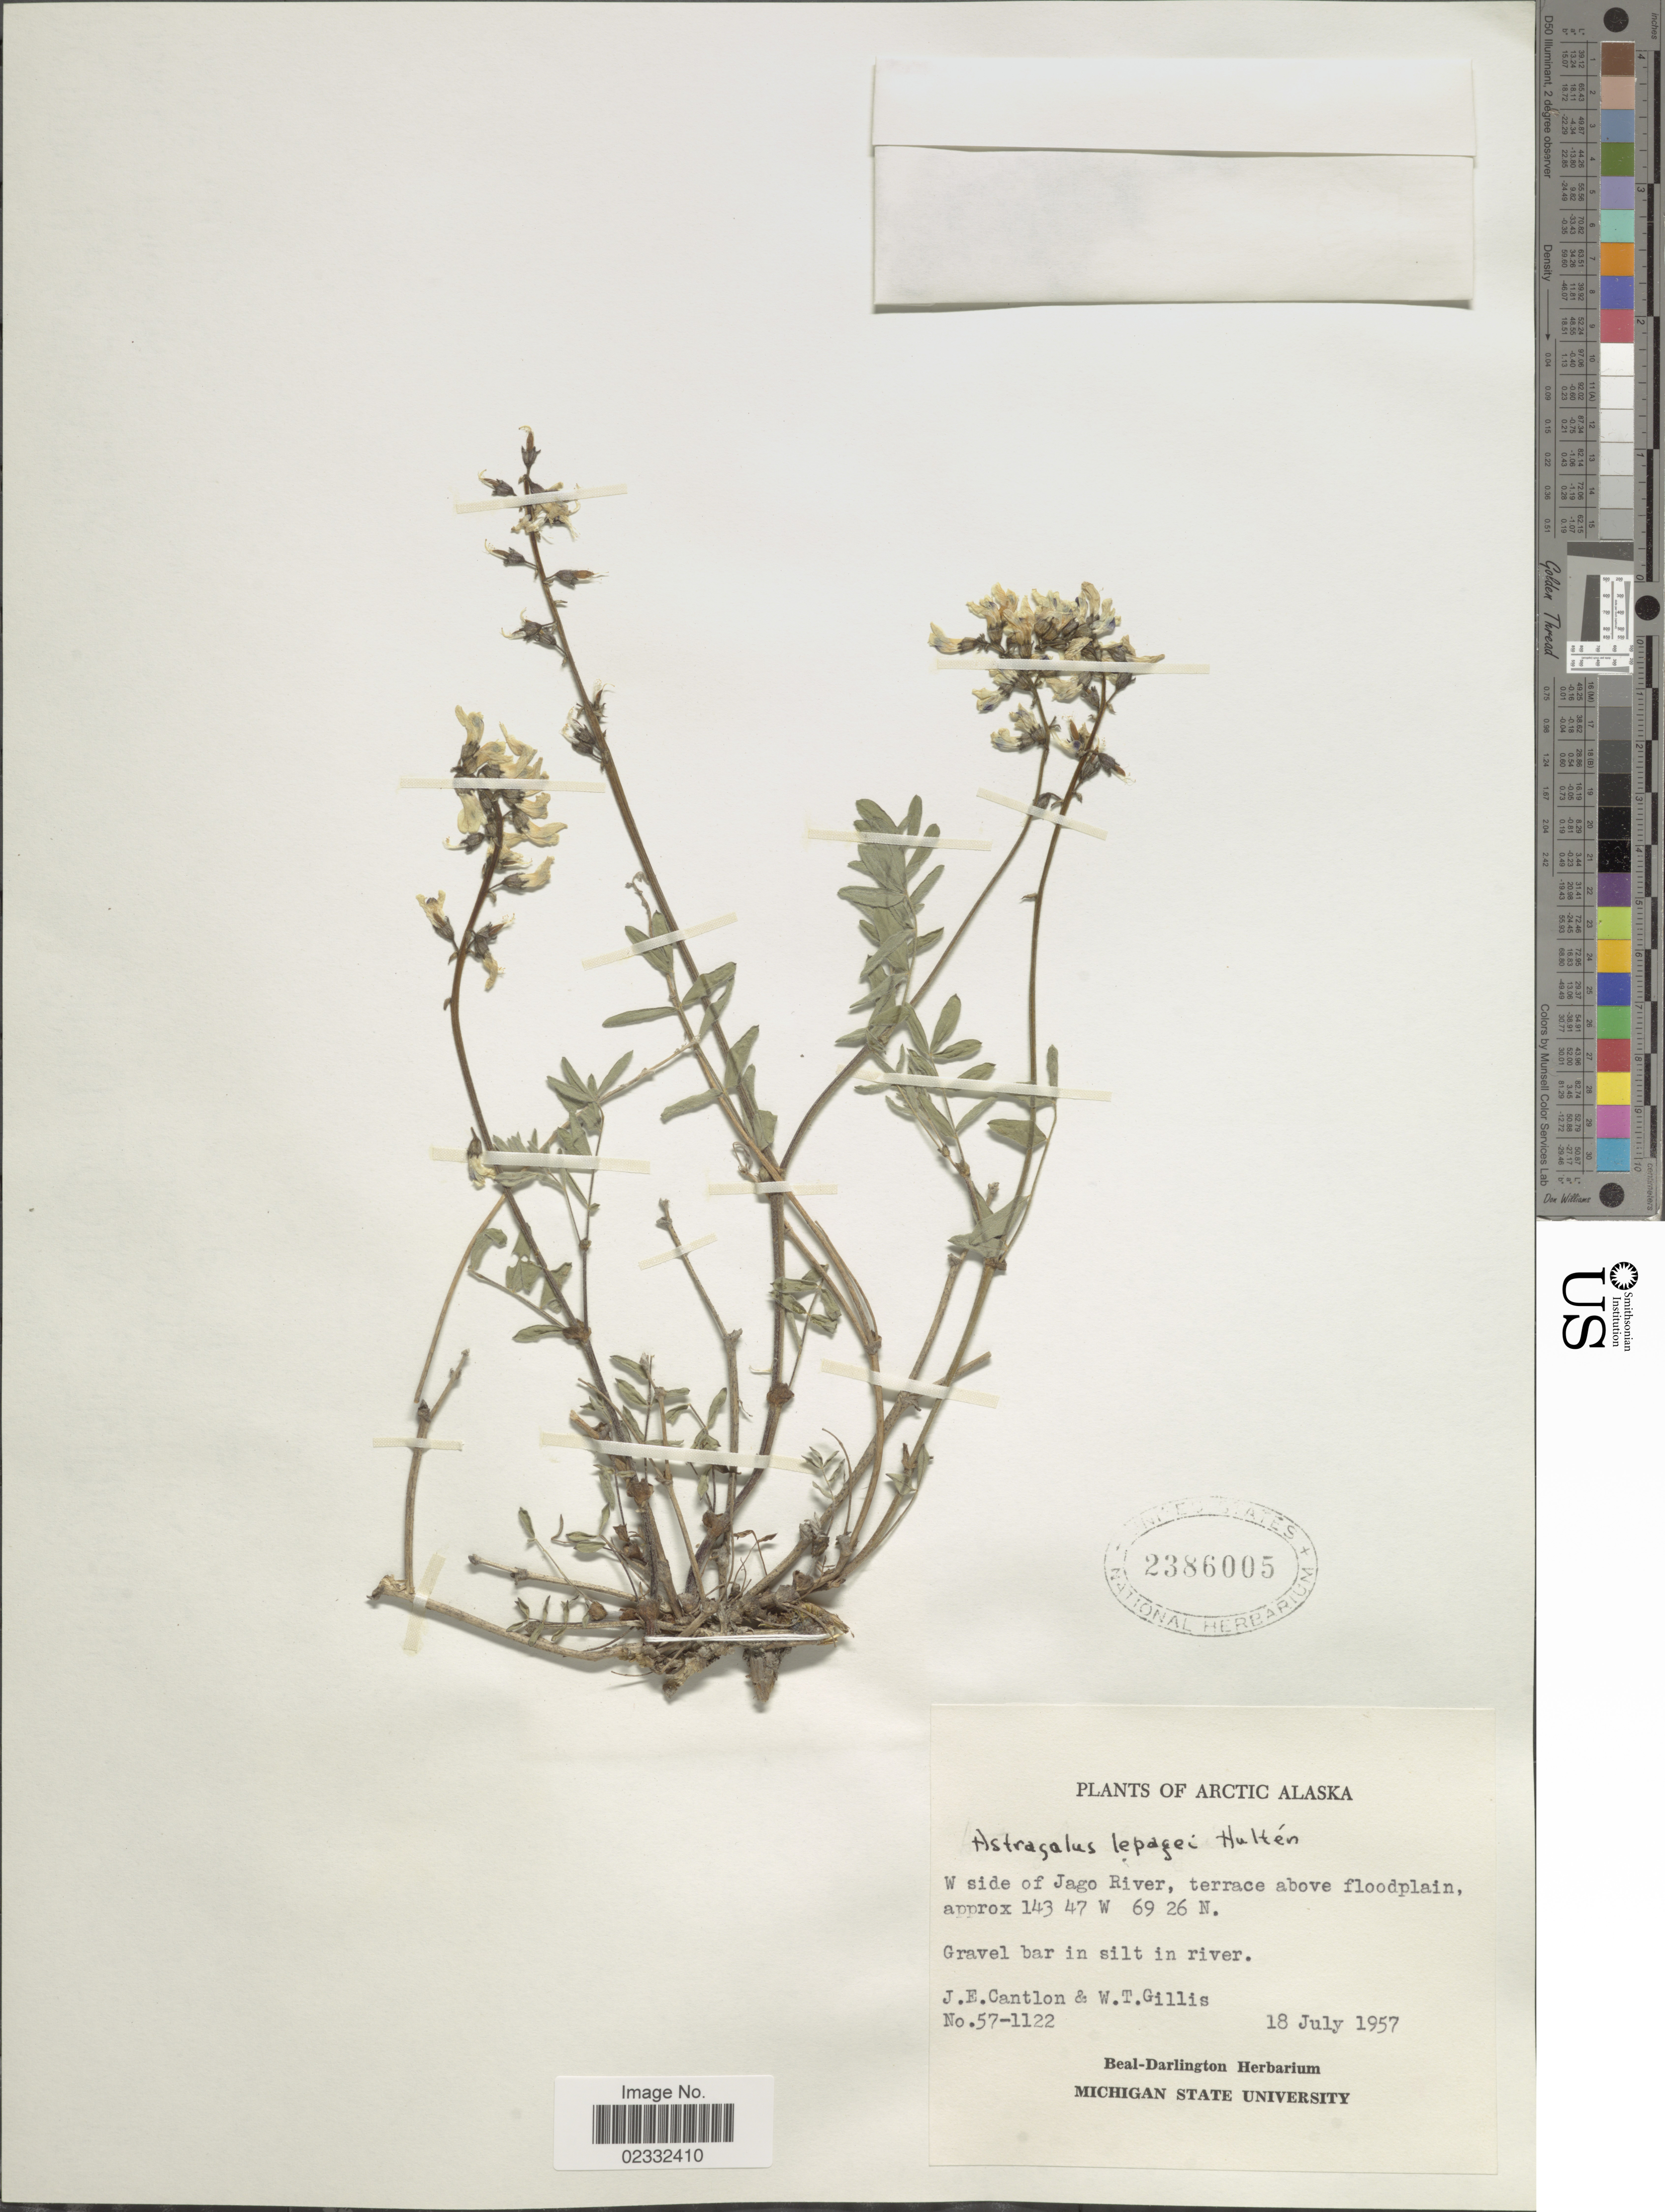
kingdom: Plantae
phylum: Tracheophyta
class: Magnoliopsida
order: Fabales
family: Fabaceae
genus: Astragalus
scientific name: Astragalus lepagei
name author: Hultén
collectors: J. Cantlon & W. T. Gillis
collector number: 57-1122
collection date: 1957-07-18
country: United States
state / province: Alaska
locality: Arctic Alaska, W side of Jago River, terrace above floodplain.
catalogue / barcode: US 2386005